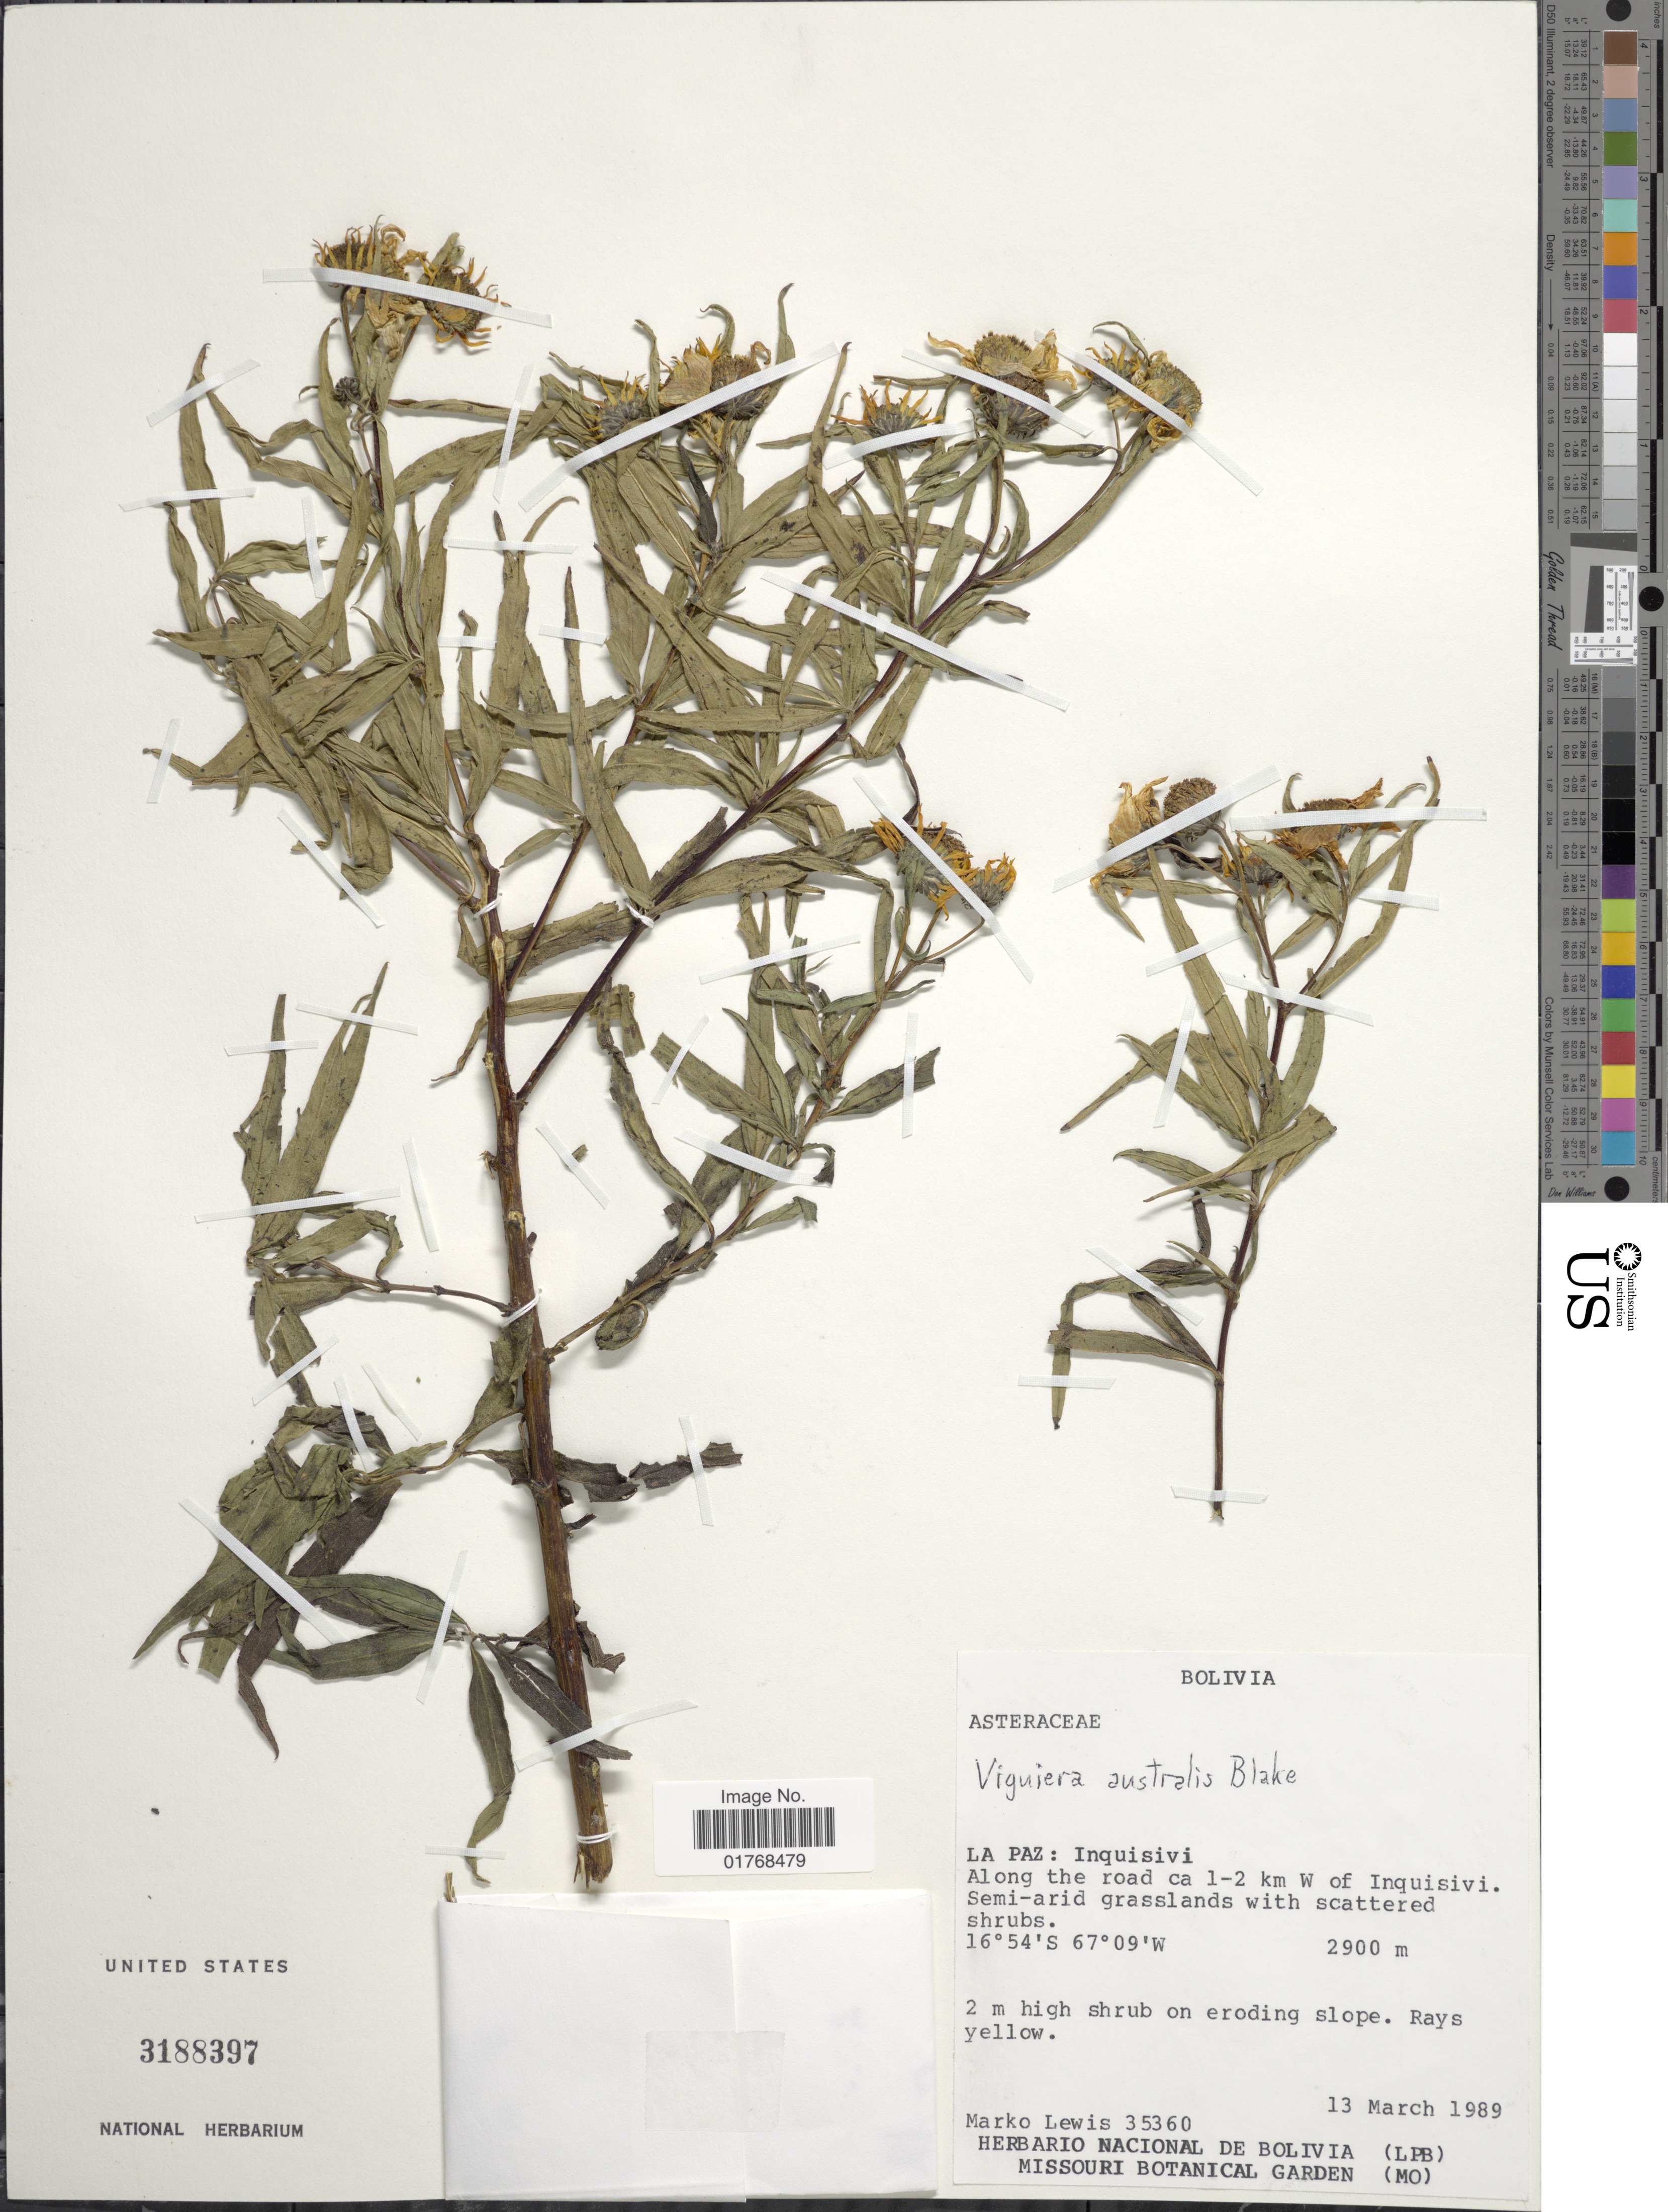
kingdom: Plantae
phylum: Tracheophyta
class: Magnoliopsida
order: Asterales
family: Asteraceae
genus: Viguiera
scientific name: Viguiera australis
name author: Blake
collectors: M. A. Lewis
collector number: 35360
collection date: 1989-03-13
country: Bolivia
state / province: La Paz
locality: Bolivia. La Paz: Inquisivi. Along the road ca 1-2 km W of Inquisivi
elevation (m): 2900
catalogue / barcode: US 3188397